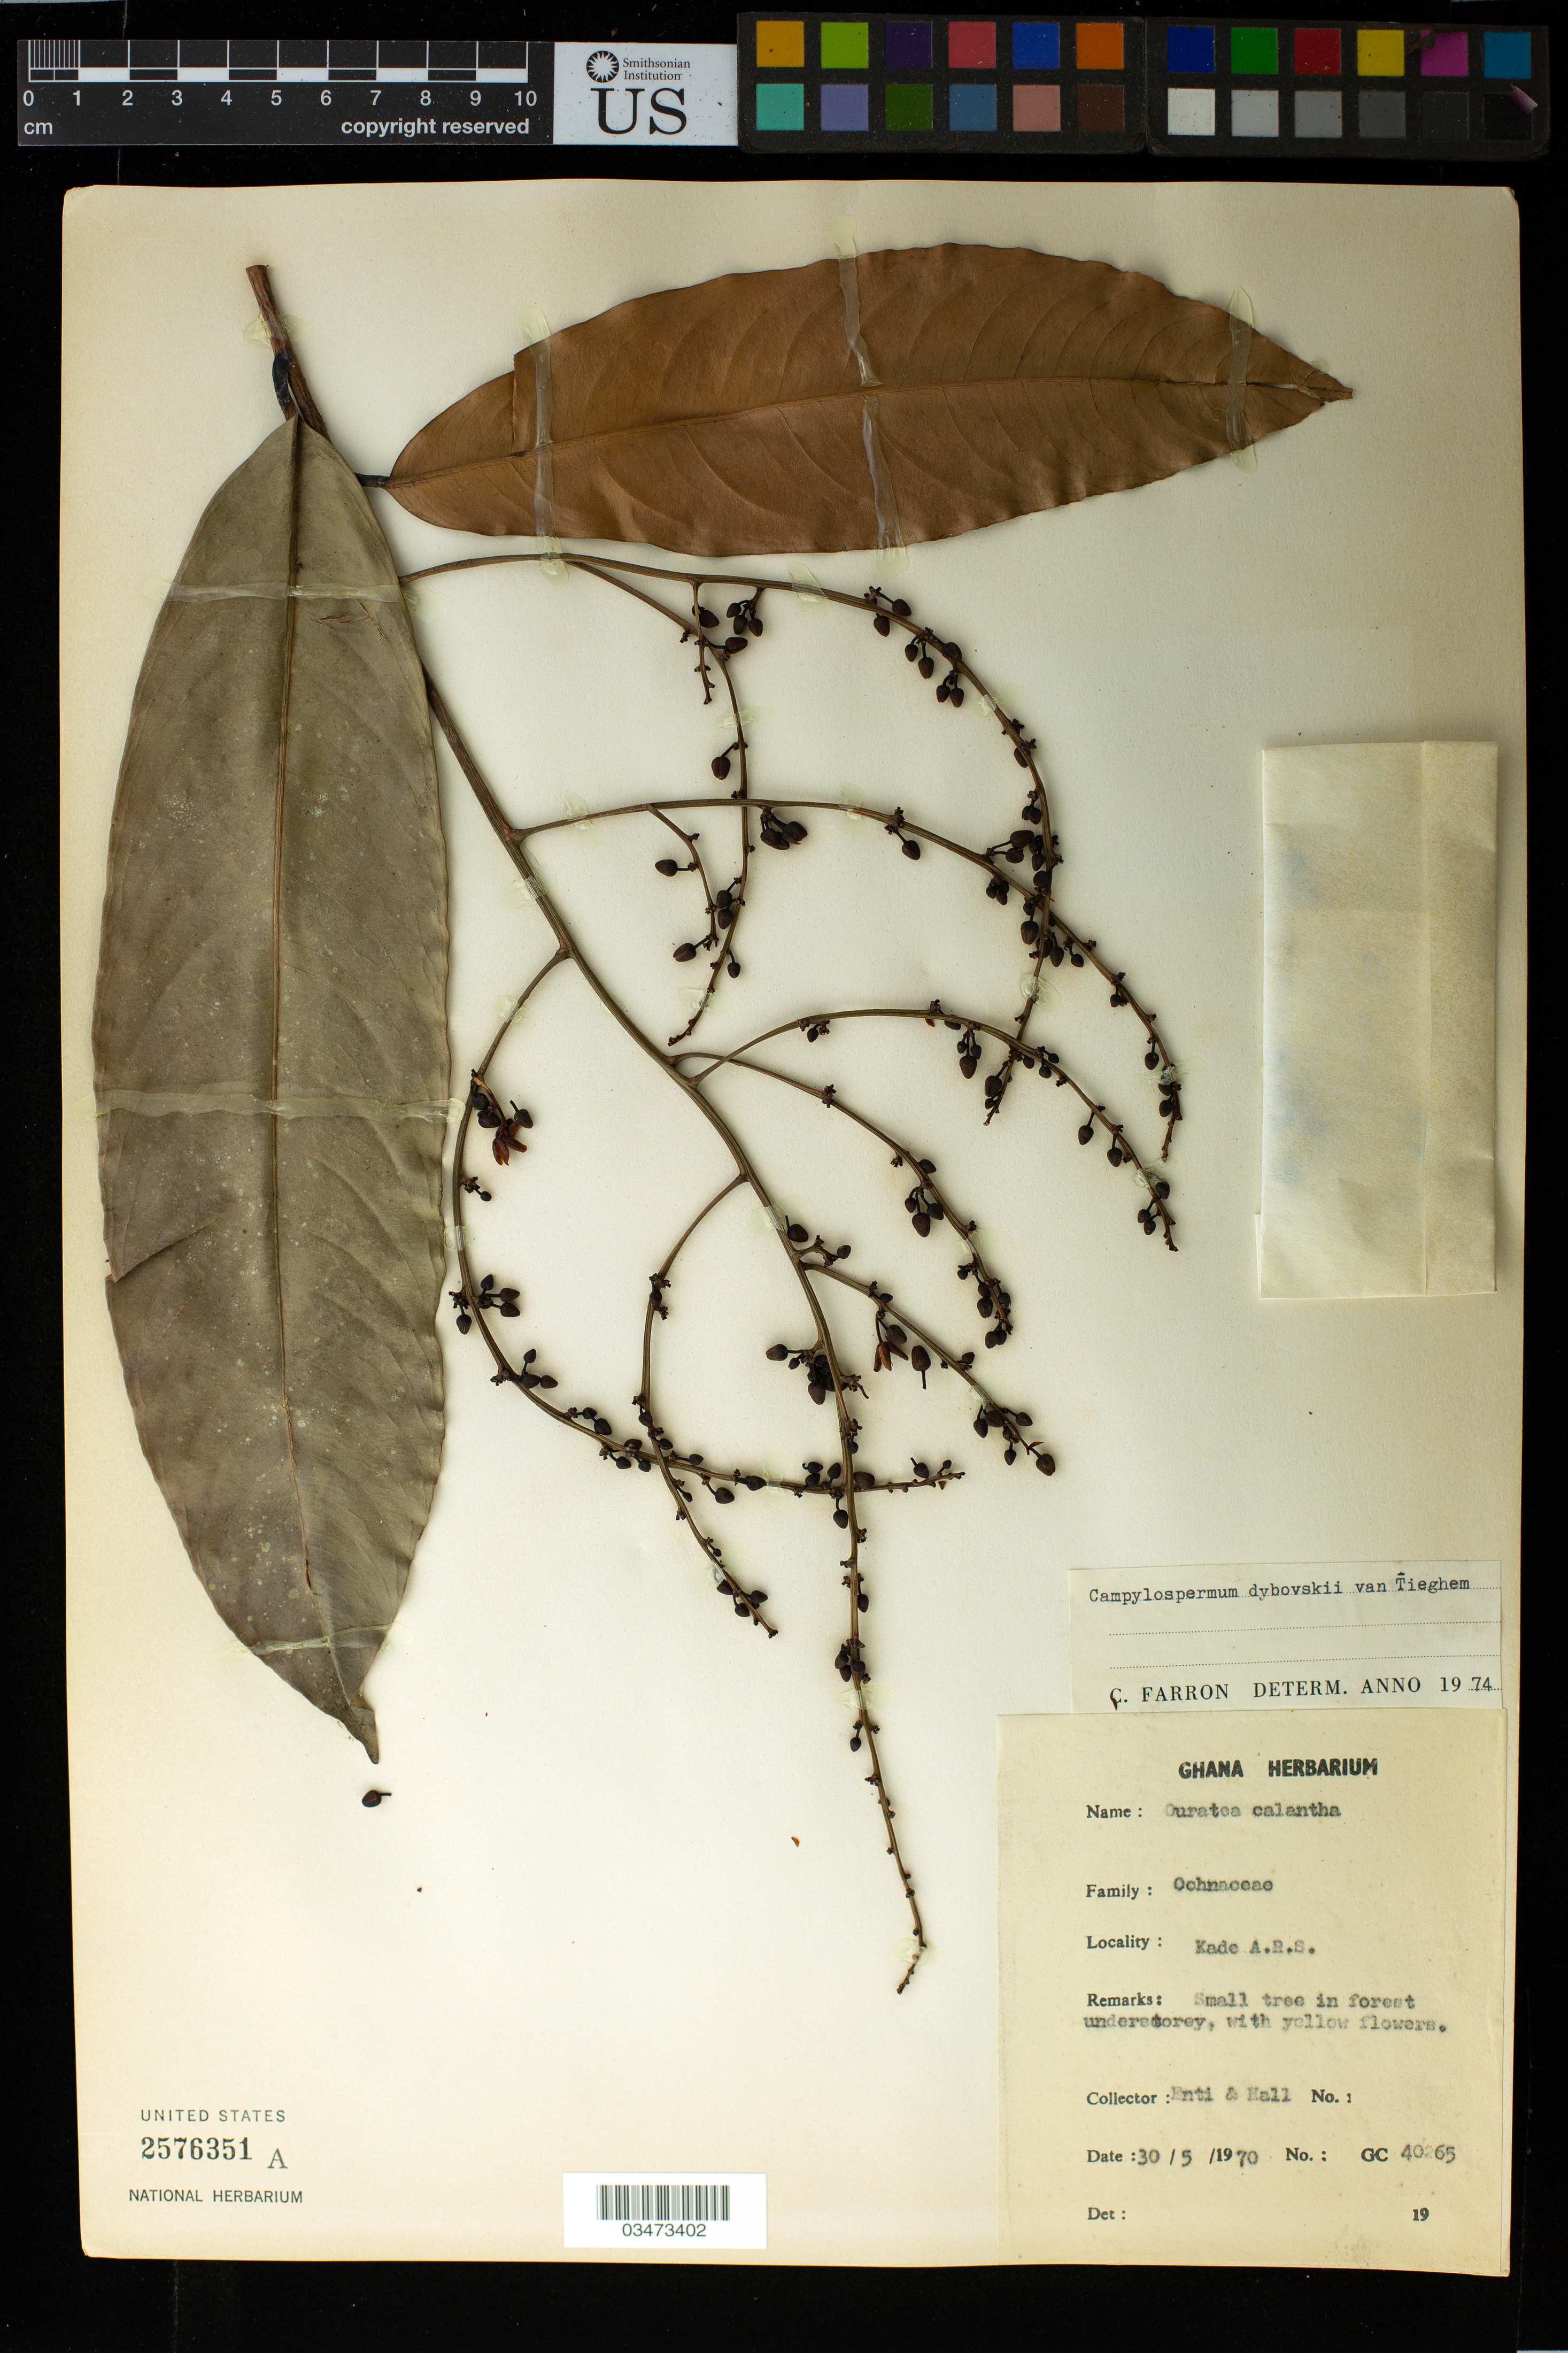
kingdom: Plantae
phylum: Tracheophyta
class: Magnoliopsida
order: Malpighiales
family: Ochnaceae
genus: Campylospermum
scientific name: Campylospermum dybovskii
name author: Van Tieghem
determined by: Farron, Claude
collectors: -- Hall & -. Enti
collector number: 40265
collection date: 1970-05-30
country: Ghana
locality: Kade A.R.S.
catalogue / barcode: US 2576351A